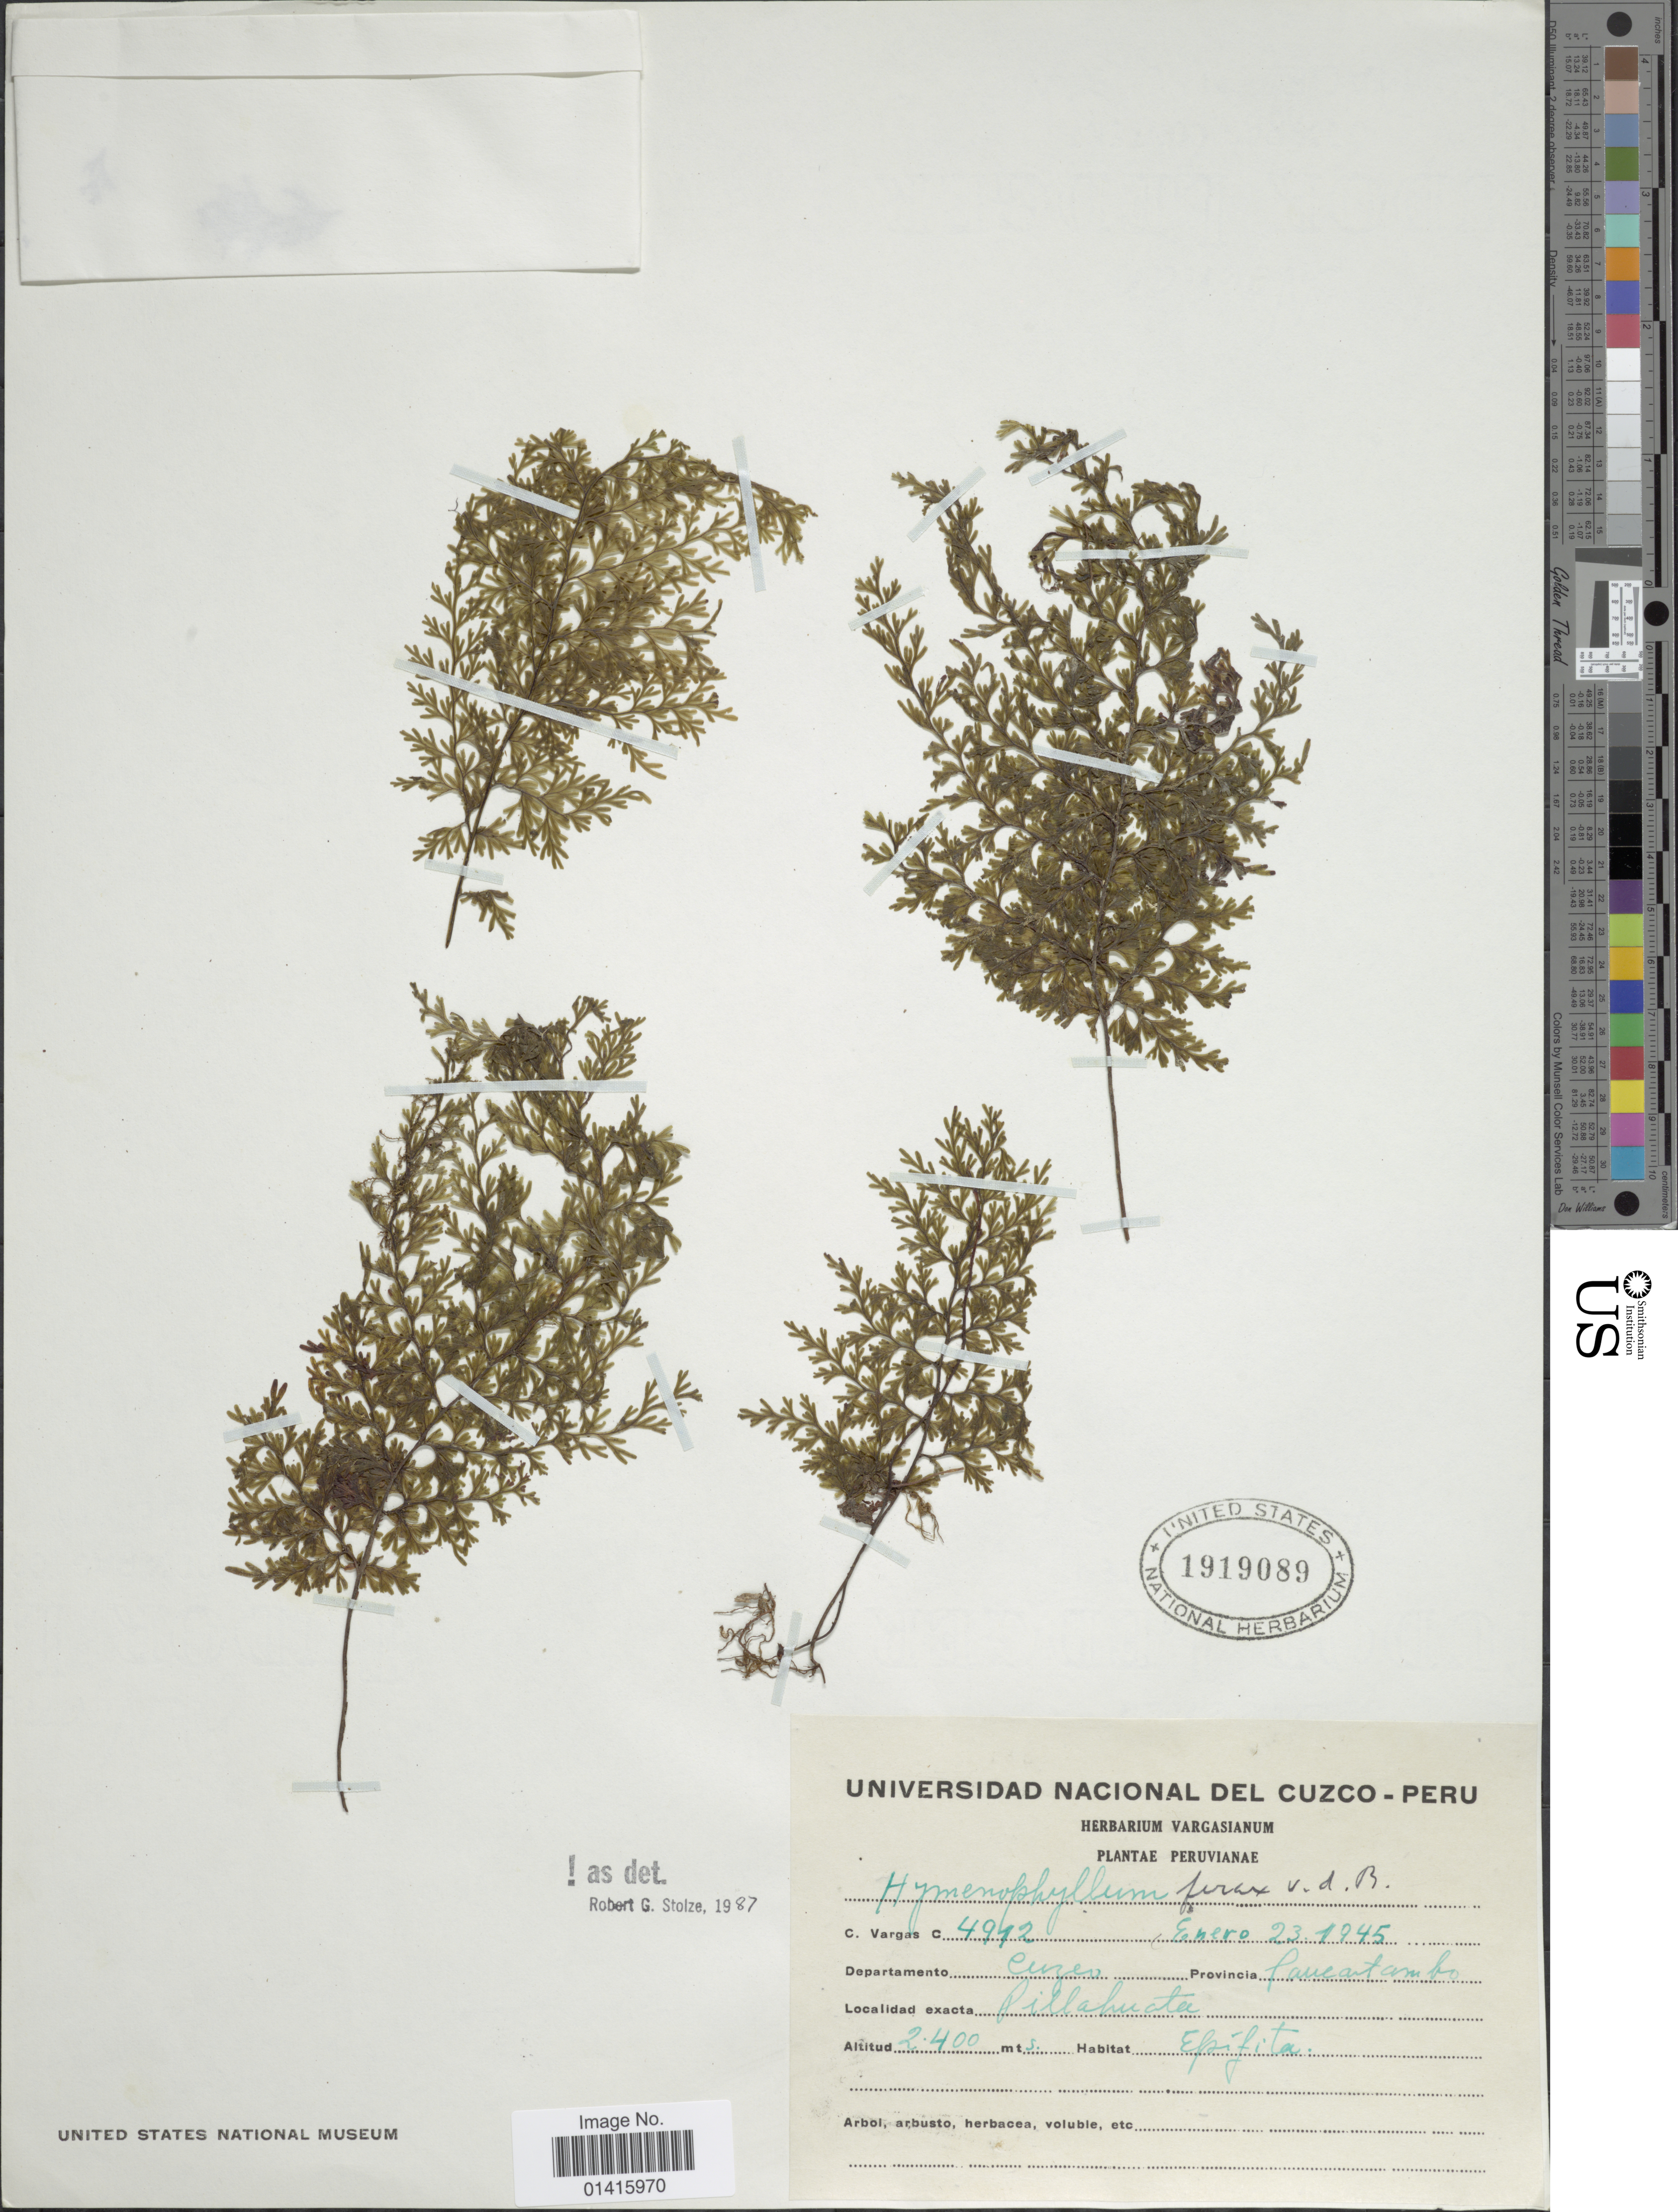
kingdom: Plantae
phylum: Tracheophyta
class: Polypodiopsida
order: Hymenophyllales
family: Hymenophyllaceae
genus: Hymenophyllum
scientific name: Hymenophyllum ferax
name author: Bosch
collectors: C. Vargas Calderón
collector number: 4912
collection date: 1945-01-23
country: Peru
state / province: Cusco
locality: Departamento Cusco, Provincia Paucartambo, Pillahuata.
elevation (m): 2400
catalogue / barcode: US 1919089